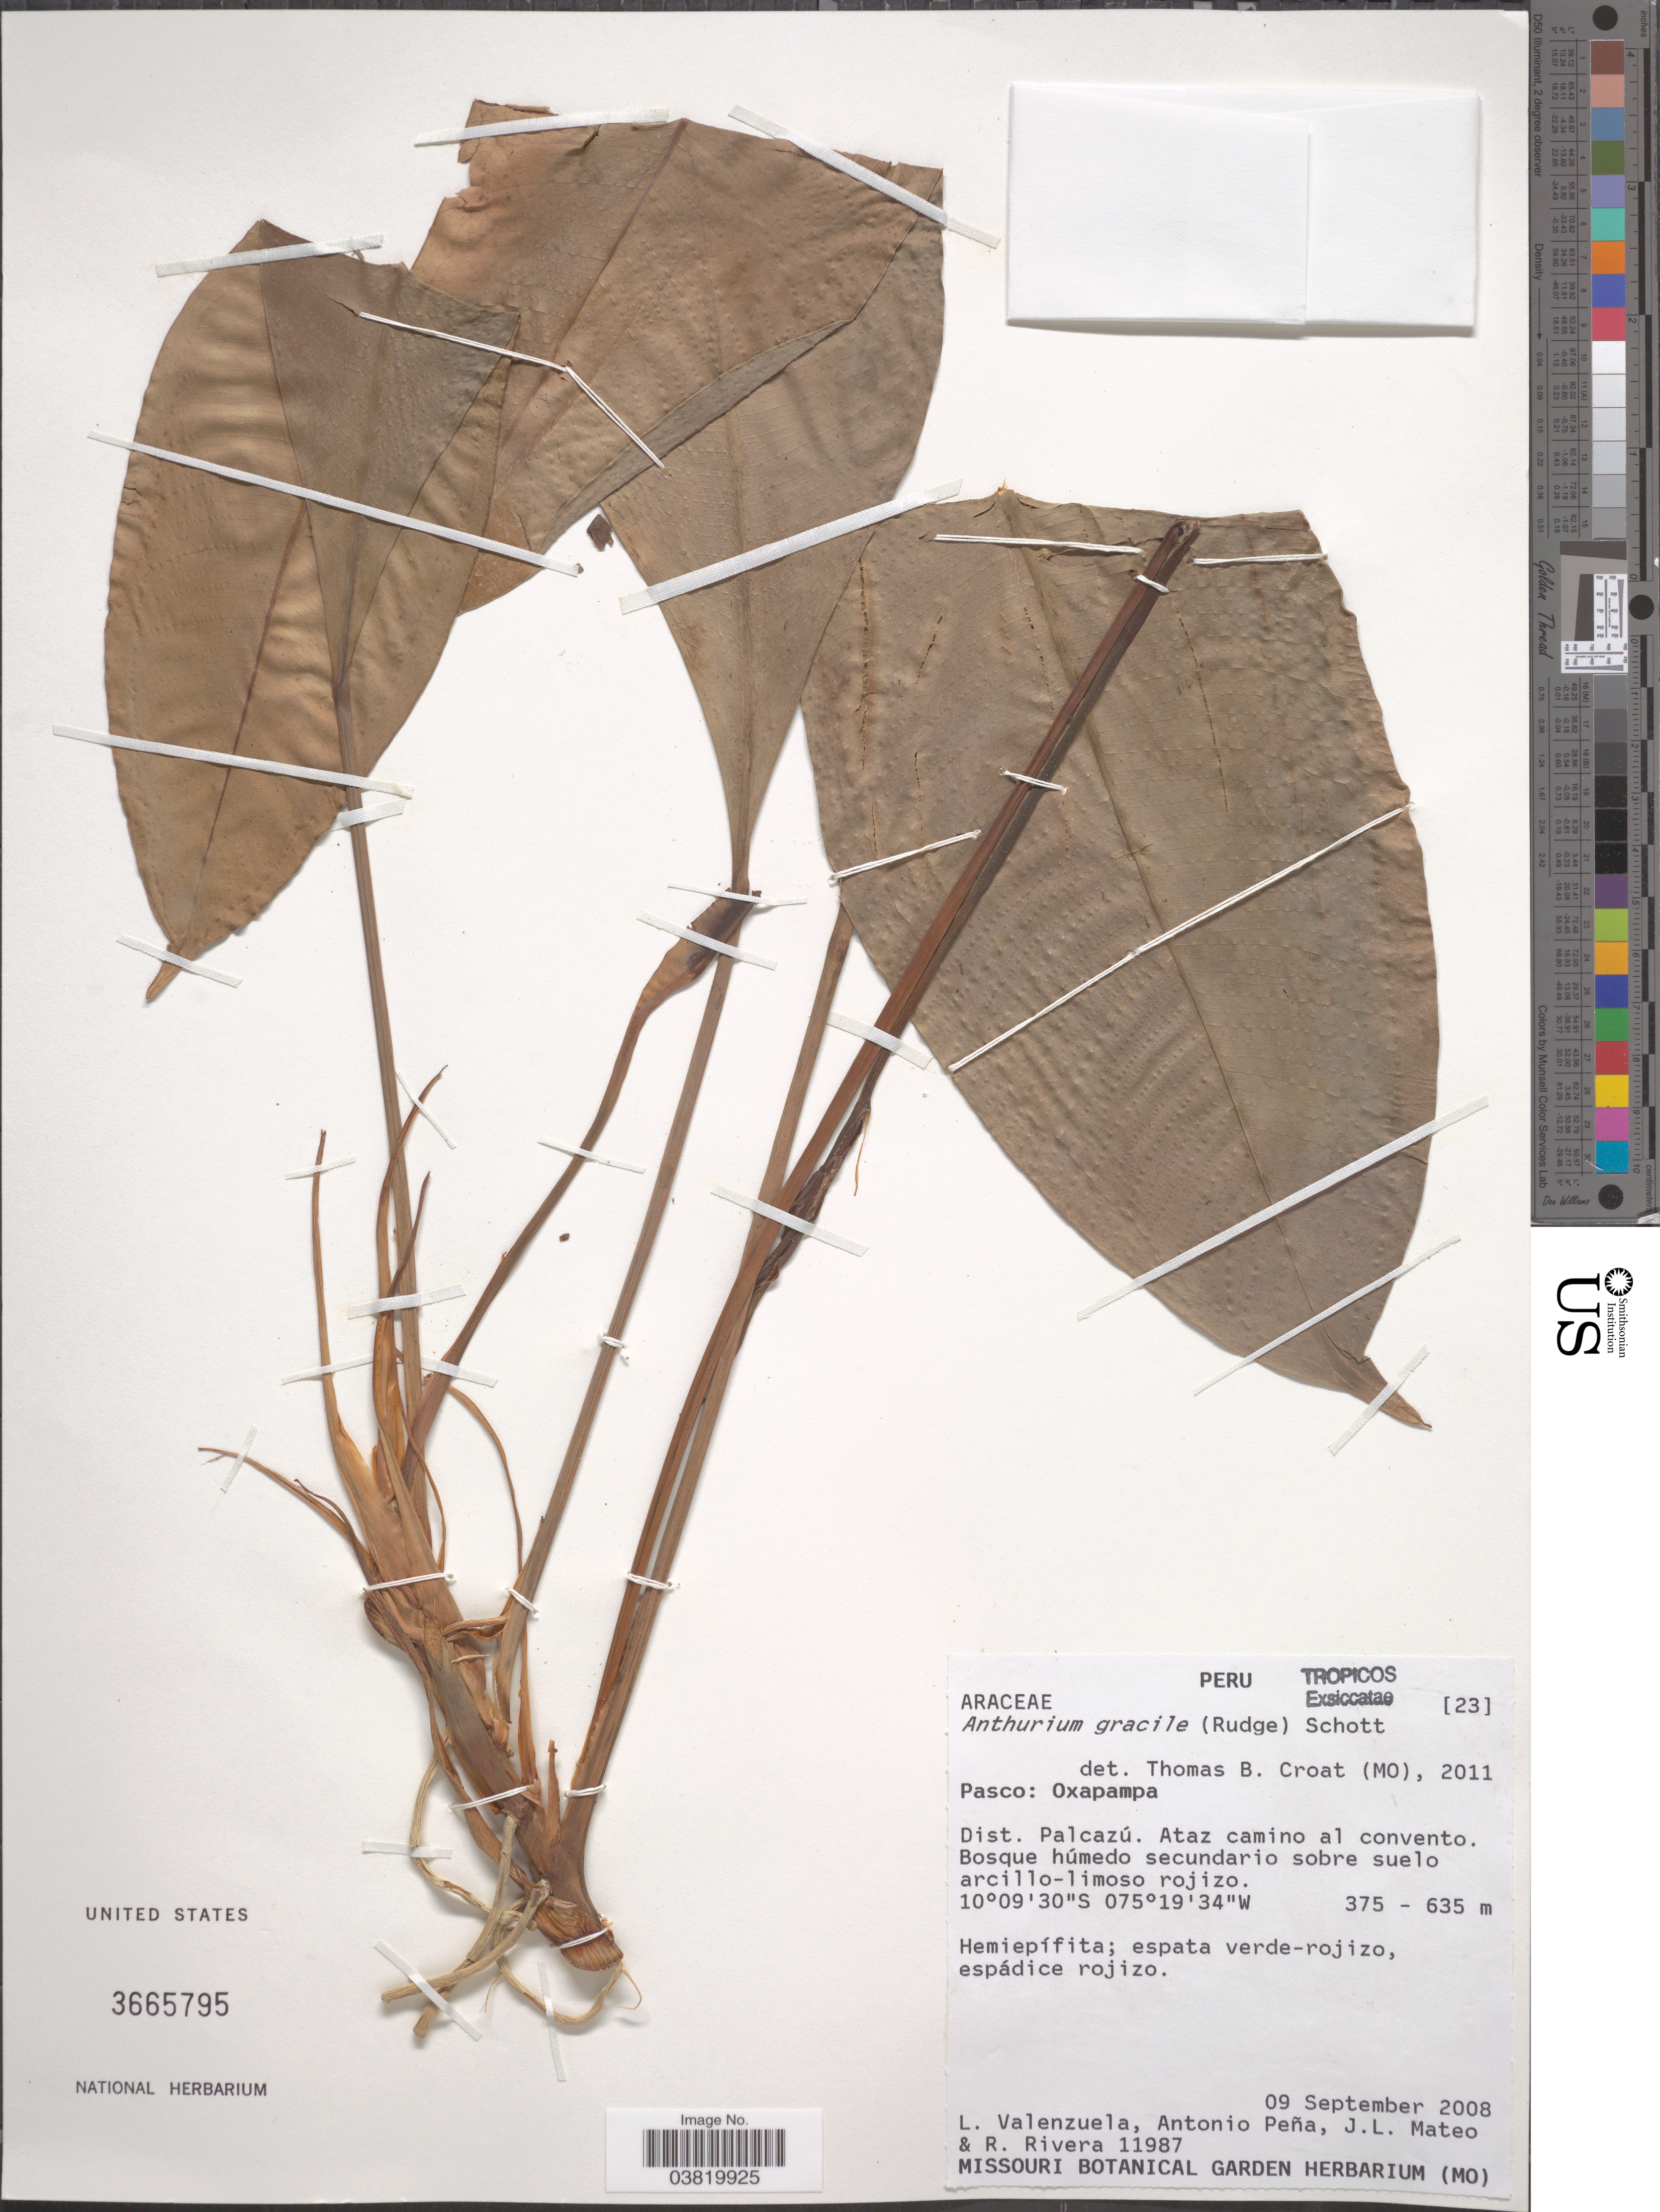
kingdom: Plantae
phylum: Tracheophyta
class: Liliopsida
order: Alismatales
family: Araceae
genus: Anthurium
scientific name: Anthurium gracile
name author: (Rudge) Schott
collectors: L. Valenzuela, A. Pena, J. Mateo & R. Rivera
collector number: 11987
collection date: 2008-09-09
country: Peru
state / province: Pasco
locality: Oxapampa. Dist. Palcazú. Ataz camino al conveto.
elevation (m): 375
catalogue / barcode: US 3665795